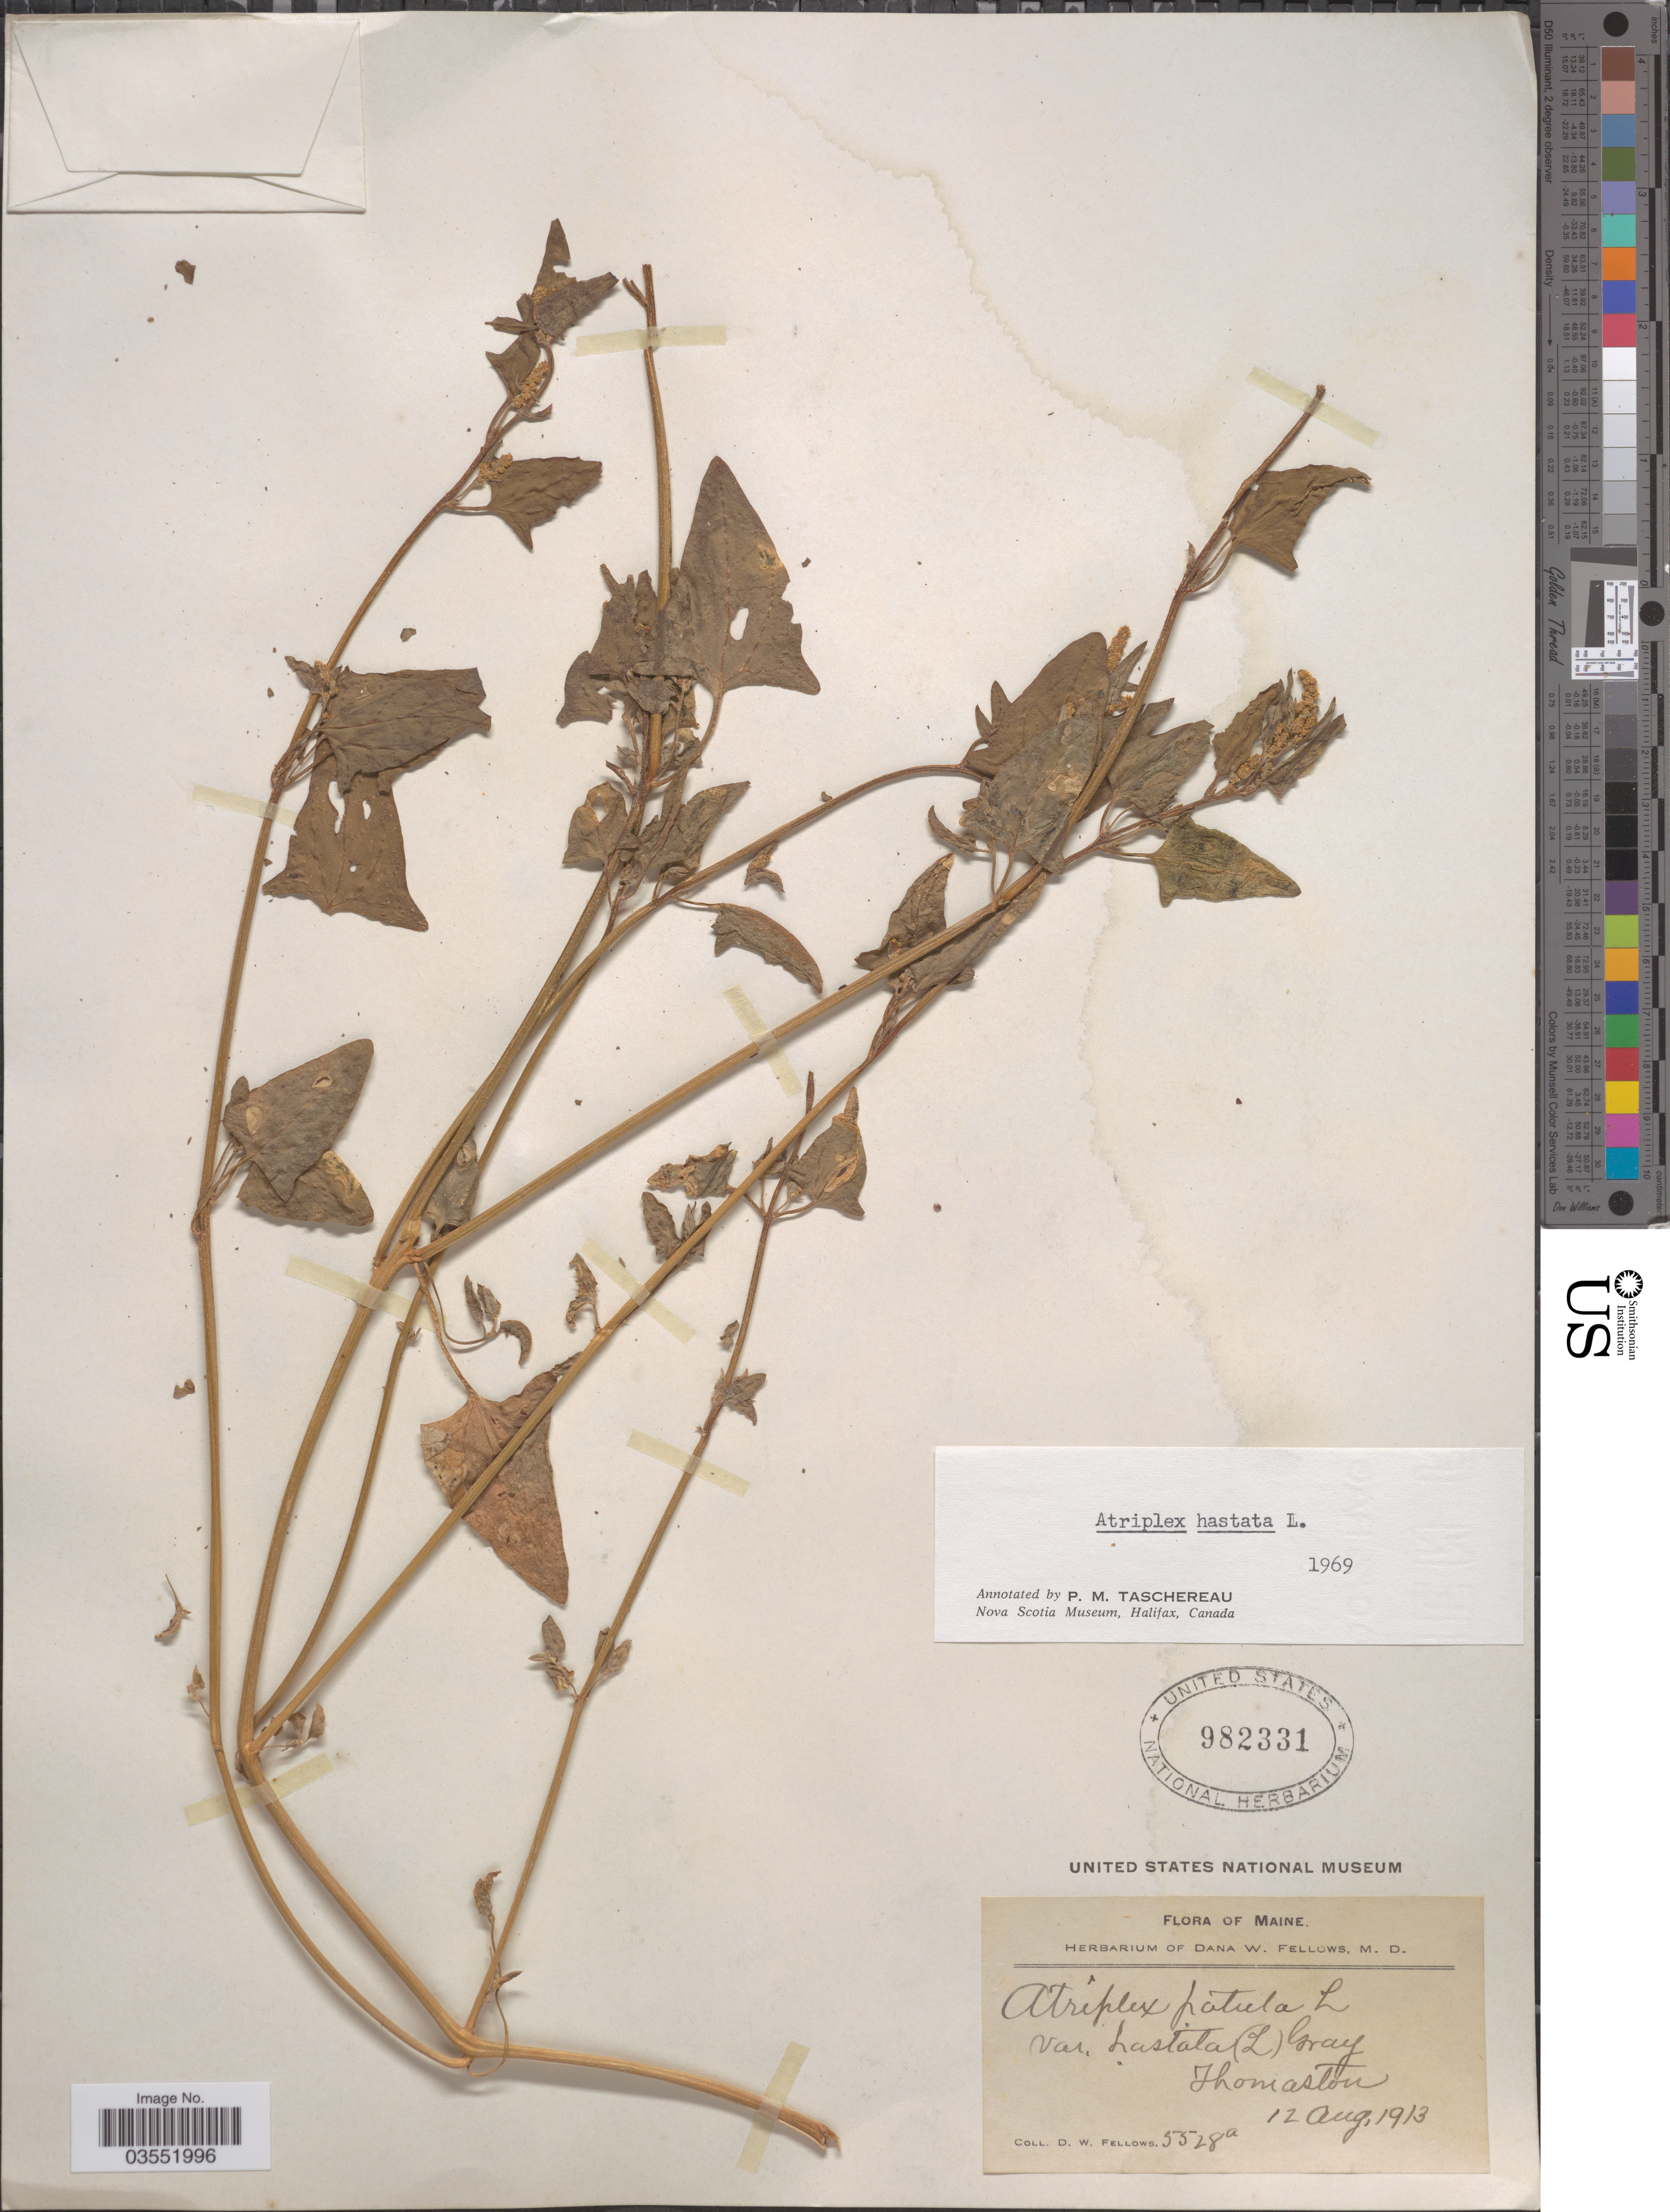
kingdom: Plantae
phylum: Tracheophyta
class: Magnoliopsida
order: Caryophyllales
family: Amaranthaceae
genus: Atriplex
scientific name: Atriplex hastata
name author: L.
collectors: D. W. Fellows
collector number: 5528a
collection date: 1913-08-12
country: United States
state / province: Maine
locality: Thomaston.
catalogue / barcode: US 982331